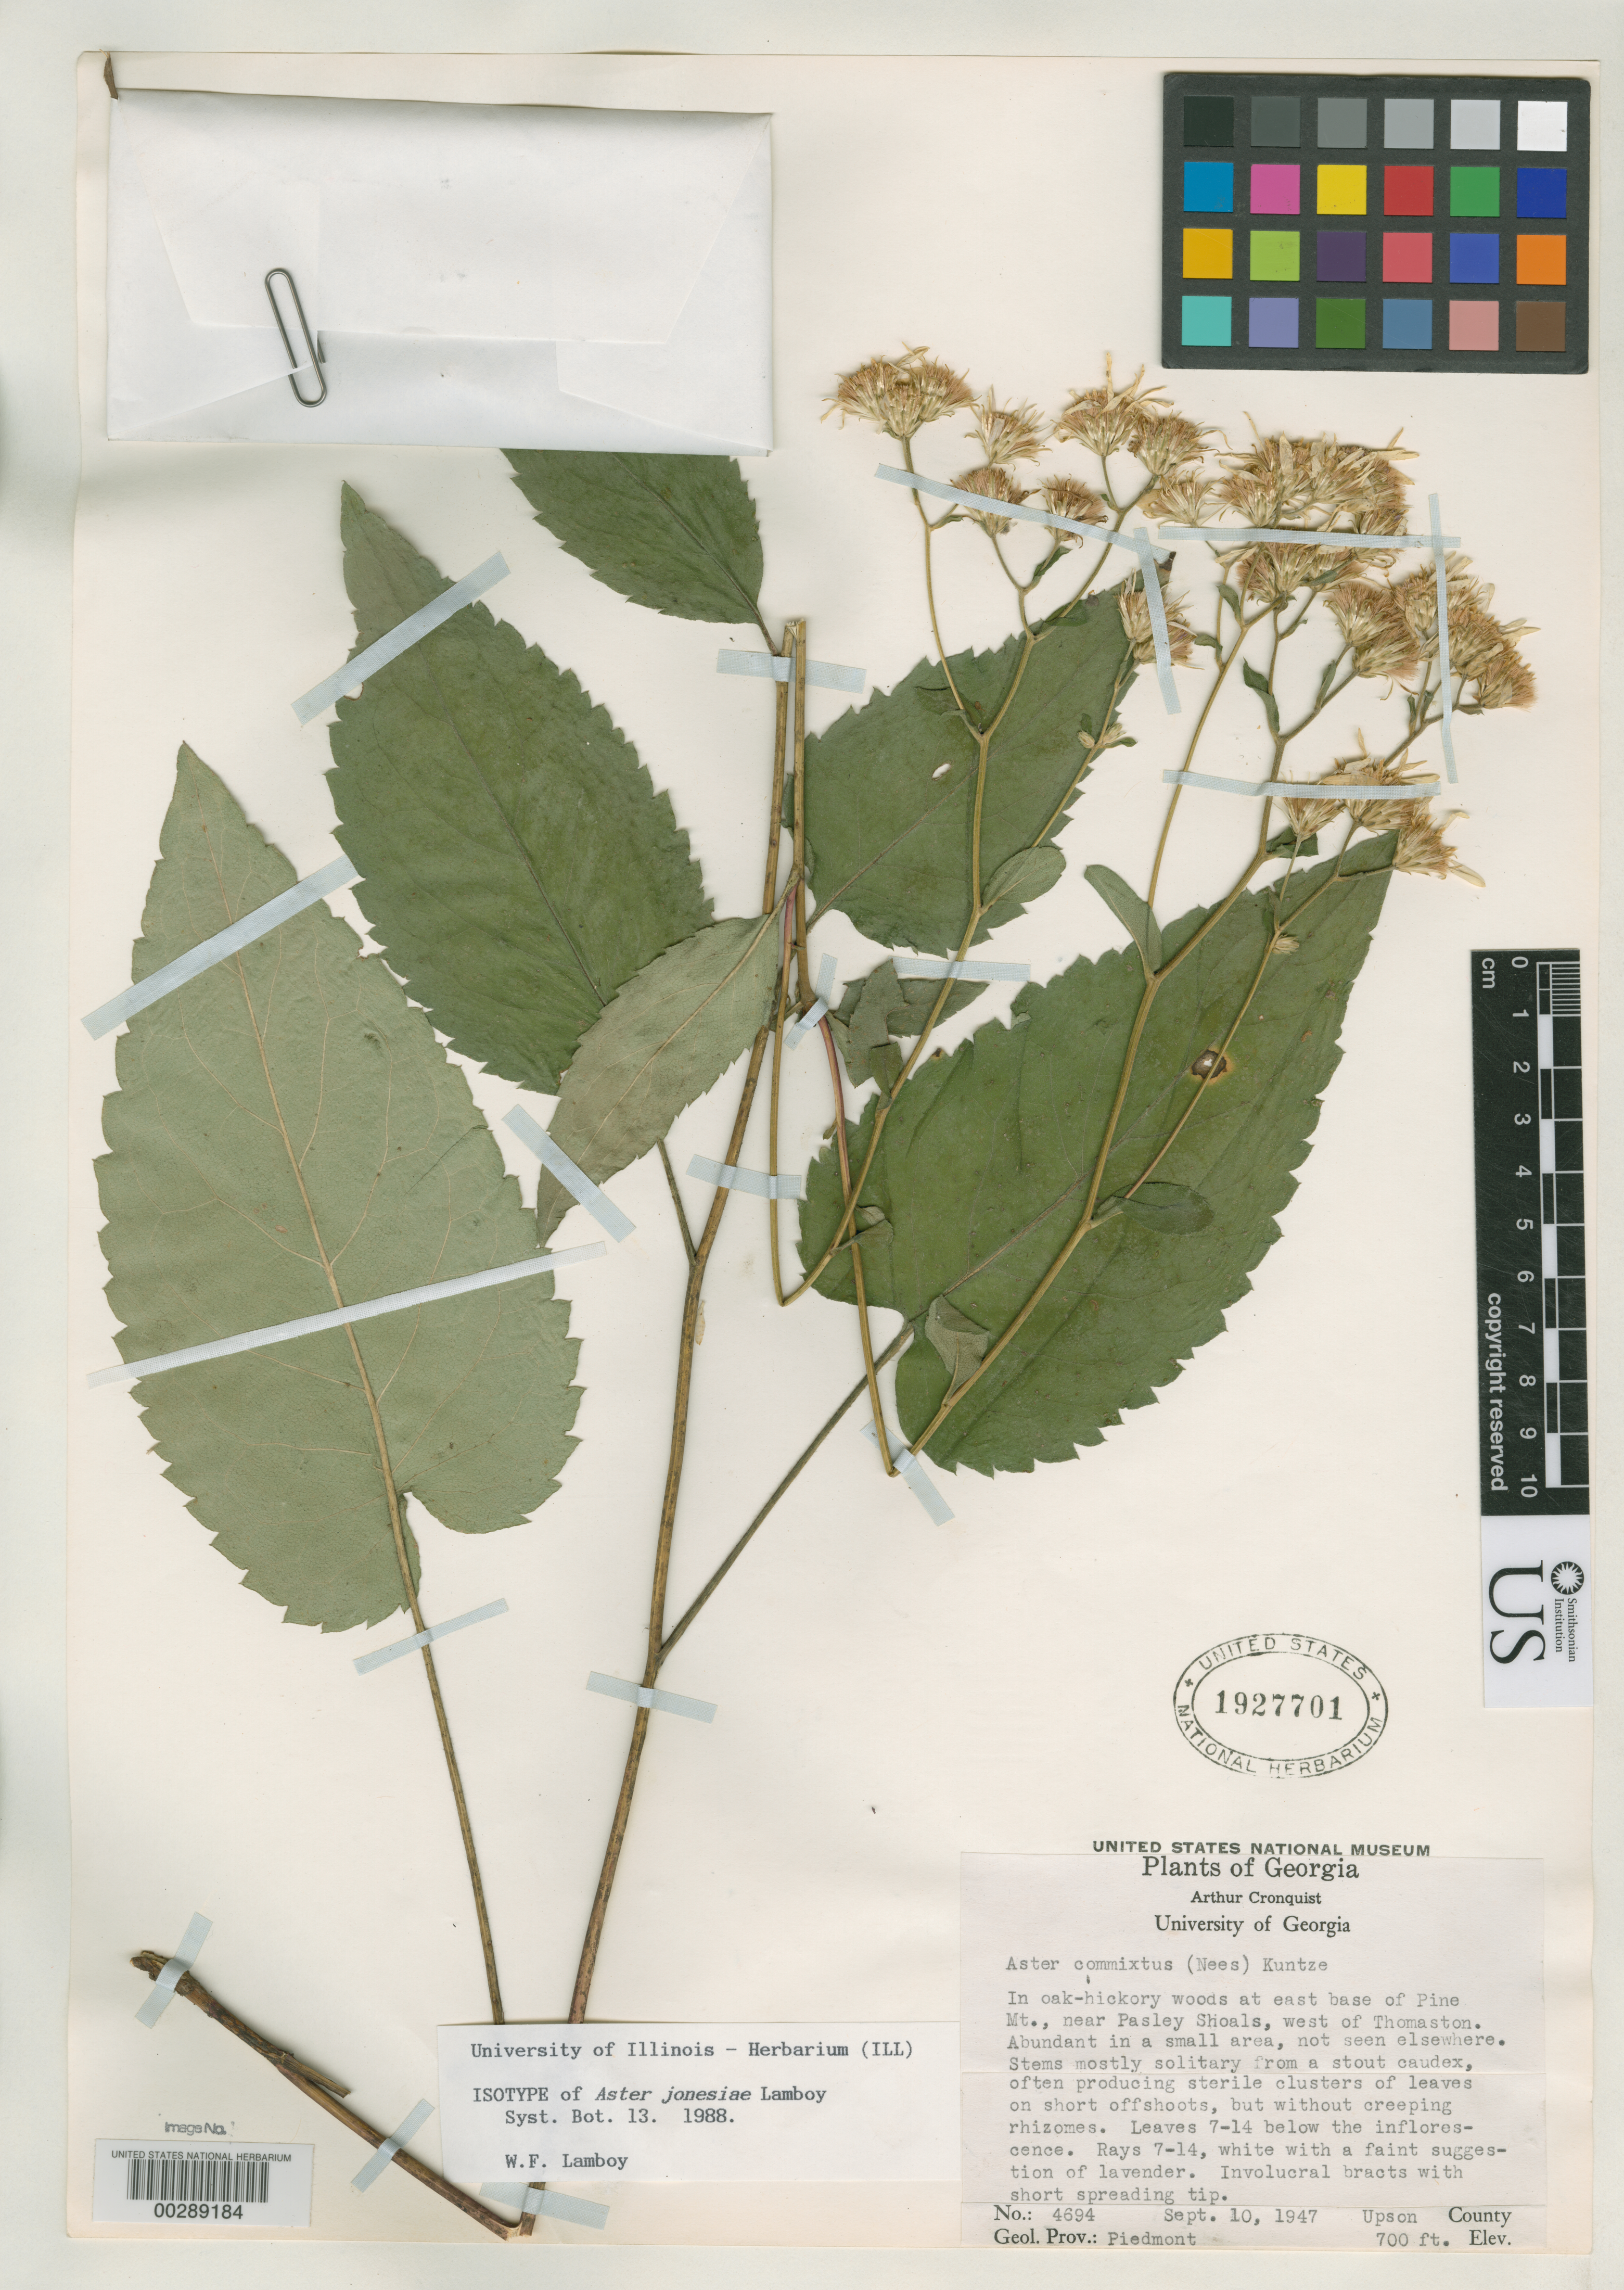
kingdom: Plantae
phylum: Tracheophyta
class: Magnoliopsida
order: Asterales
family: Asteraceae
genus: Aster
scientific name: Aster jonesiae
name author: Lamboy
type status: Isotype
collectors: A. J. Cronquist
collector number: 4694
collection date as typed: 10 Sep 1947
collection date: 1947-09-10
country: United States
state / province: Georgia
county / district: Upson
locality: Piedmont Geol. Prov., E base of Pine Mountain, near Pasley Shoals, W of Thomaston.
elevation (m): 213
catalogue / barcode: US 1927701